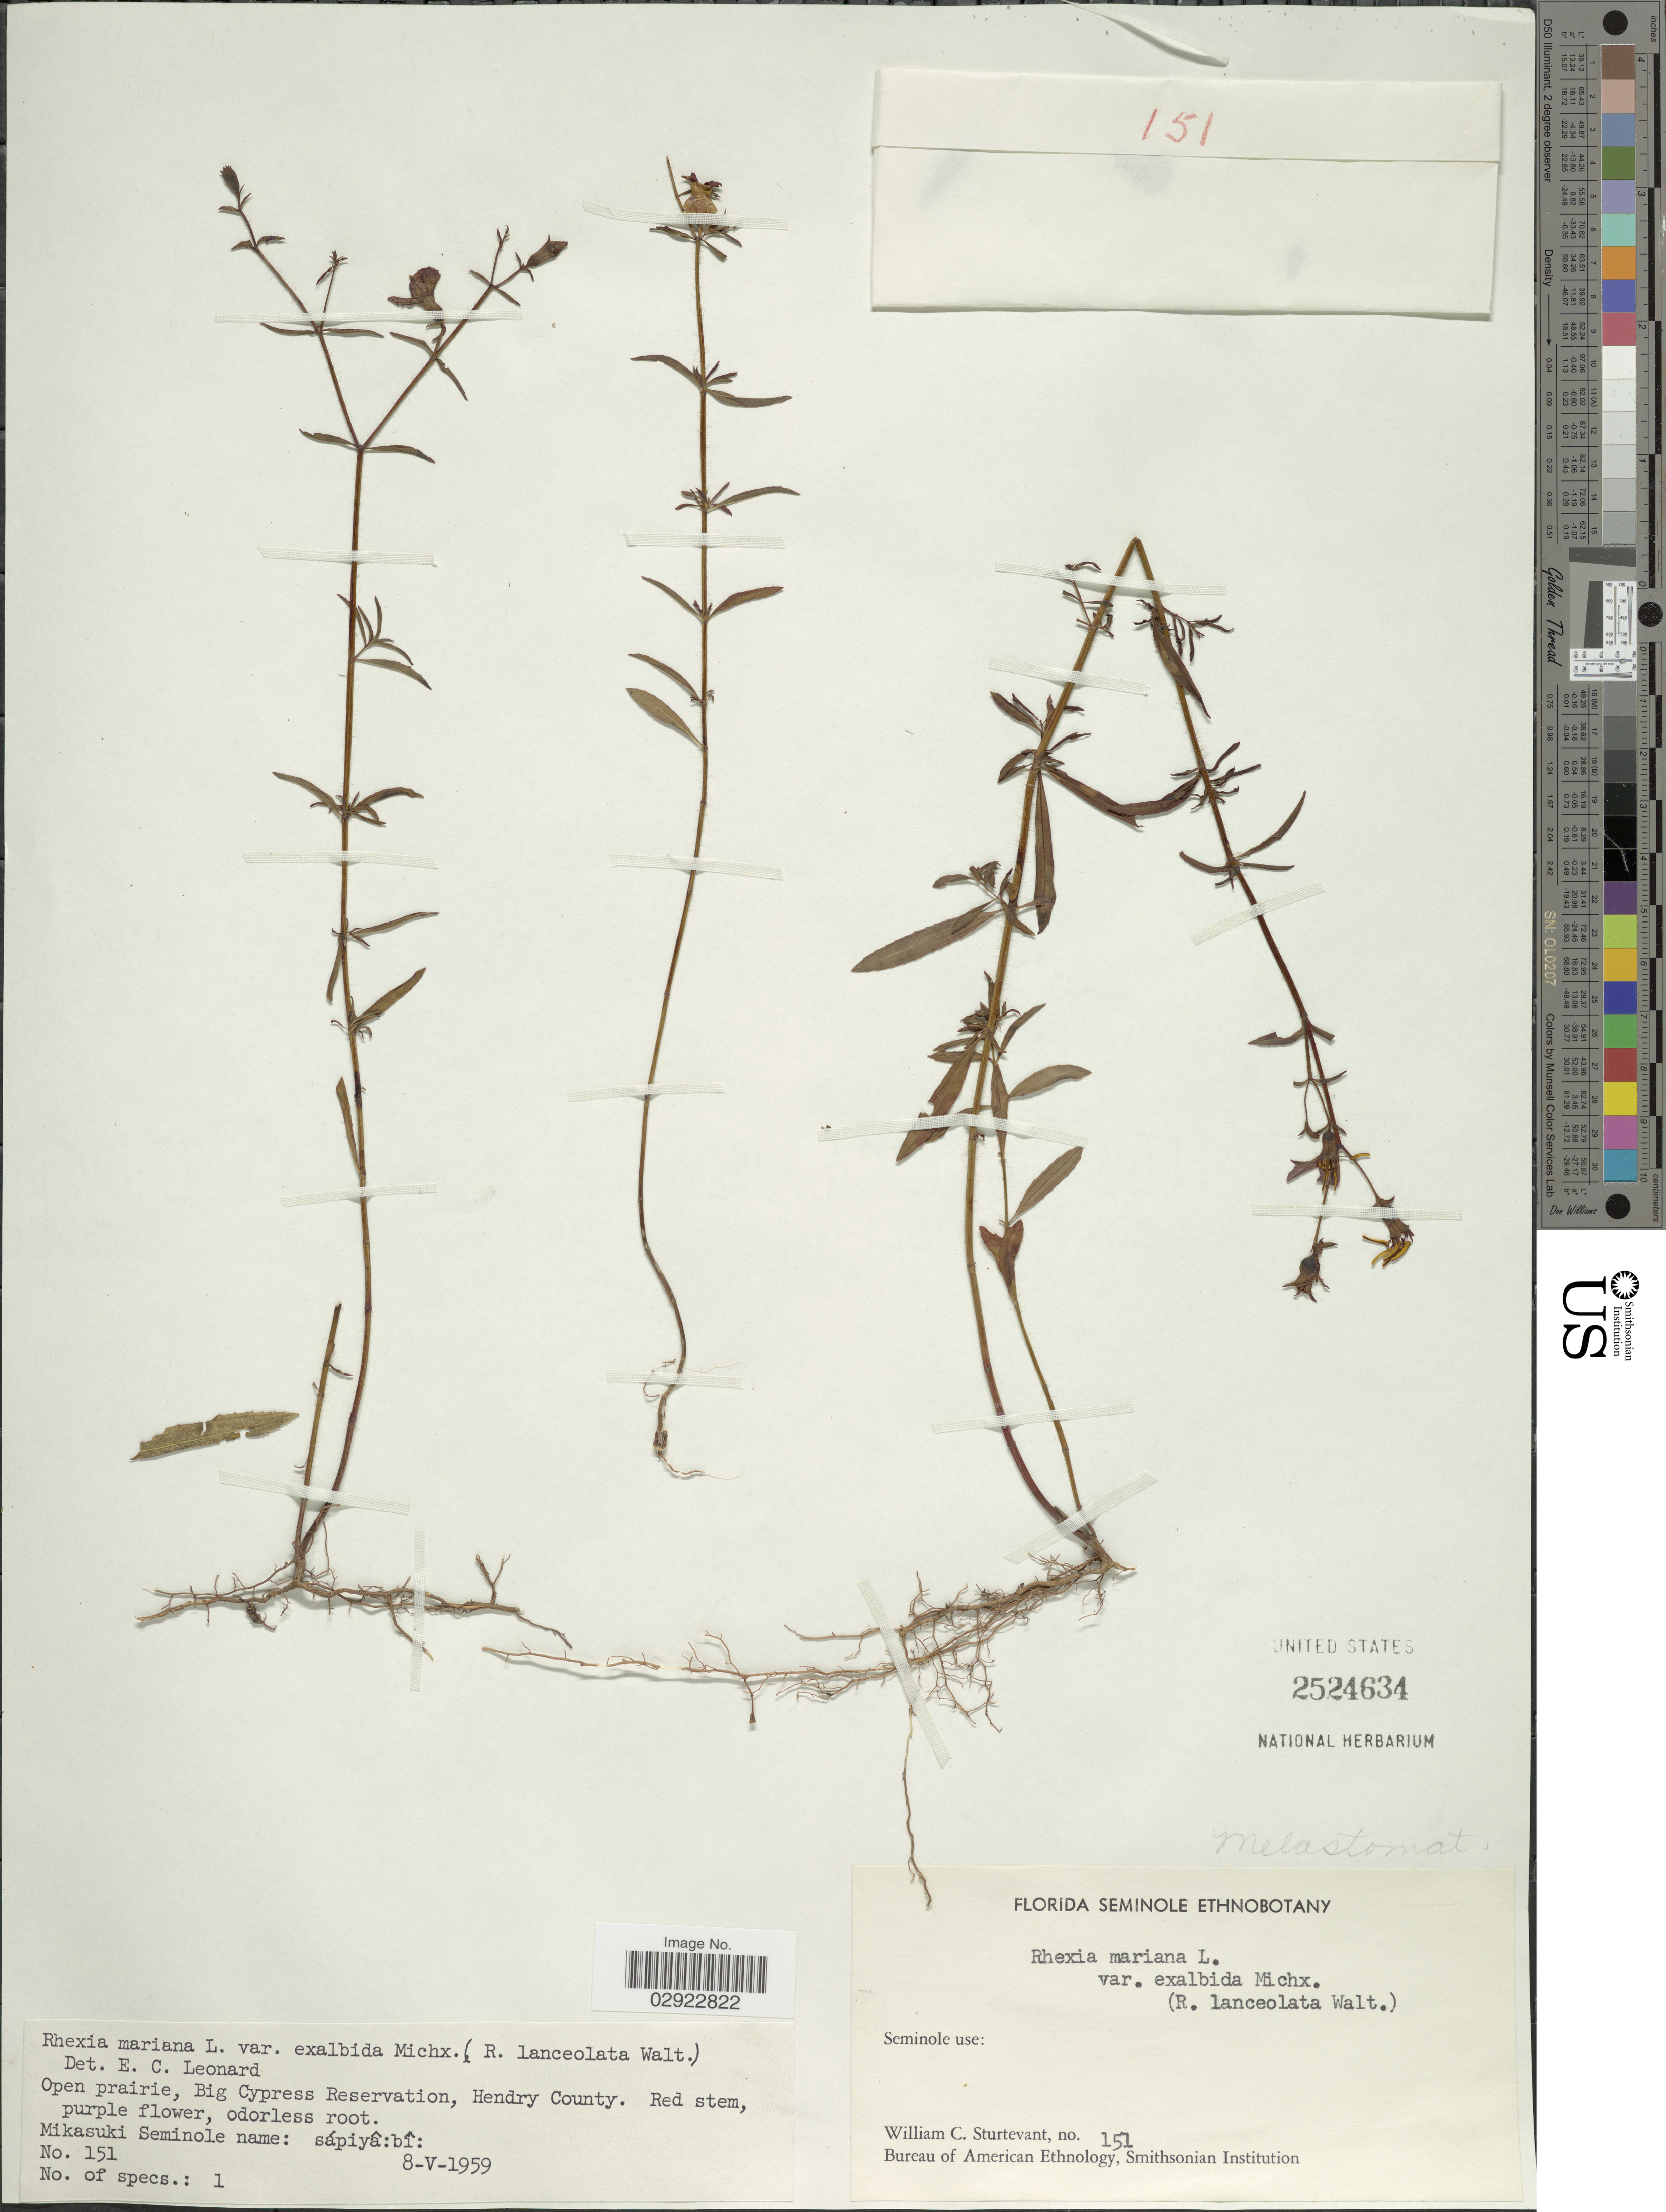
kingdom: Plantae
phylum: Tracheophyta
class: Magnoliopsida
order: Myrtales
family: Melastomataceae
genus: Rhexia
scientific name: Rhexia mariana var. exalbida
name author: Michx.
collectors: W. Sturtevant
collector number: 151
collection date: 1959-05-08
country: United States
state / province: Florida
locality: Open prairie, Big Cypress Reservation, Hendry County.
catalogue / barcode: US 2524634